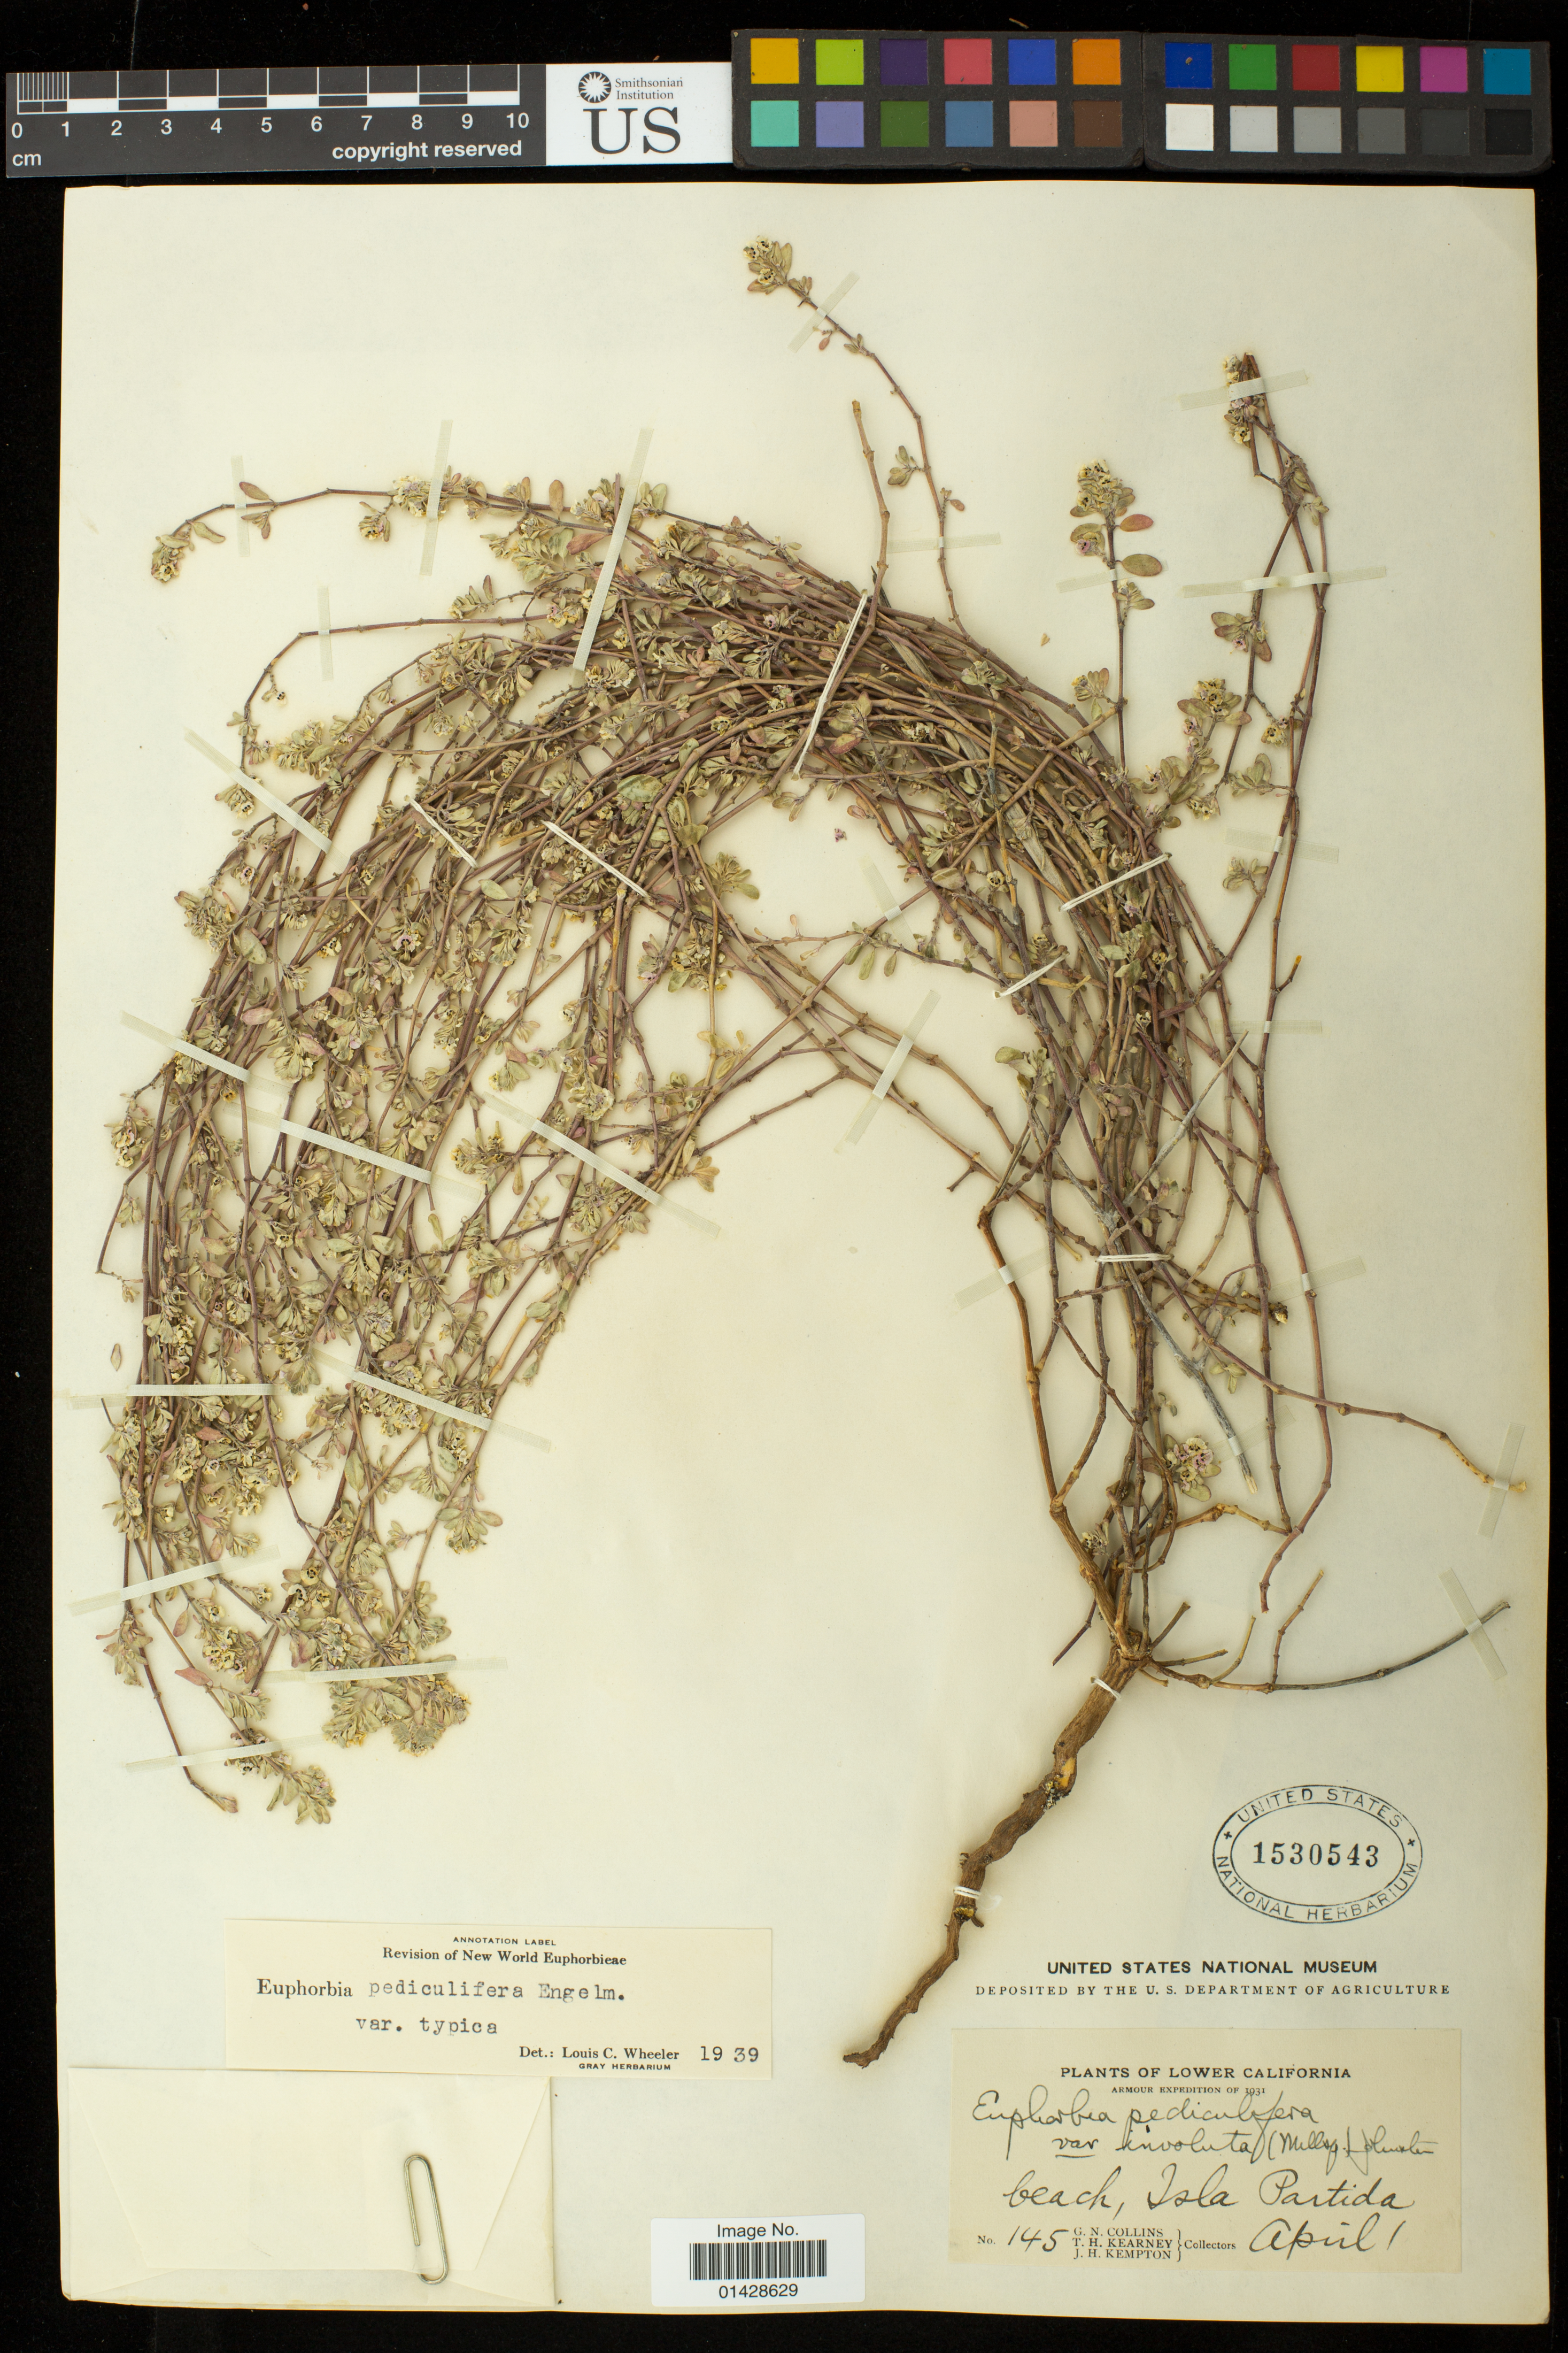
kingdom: Plantae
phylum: Tracheophyta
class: Magnoliopsida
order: Malpighiales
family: Euphorbiaceae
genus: Euphorbia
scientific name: Euphorbia pediculifera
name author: Engelm.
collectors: G. Collins, T. H. Kearney & J. H. Kempton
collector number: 145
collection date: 1931-04-01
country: Mexico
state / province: Baja California Sur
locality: Lower California; Beach, Isla Partida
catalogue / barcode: US 1530543